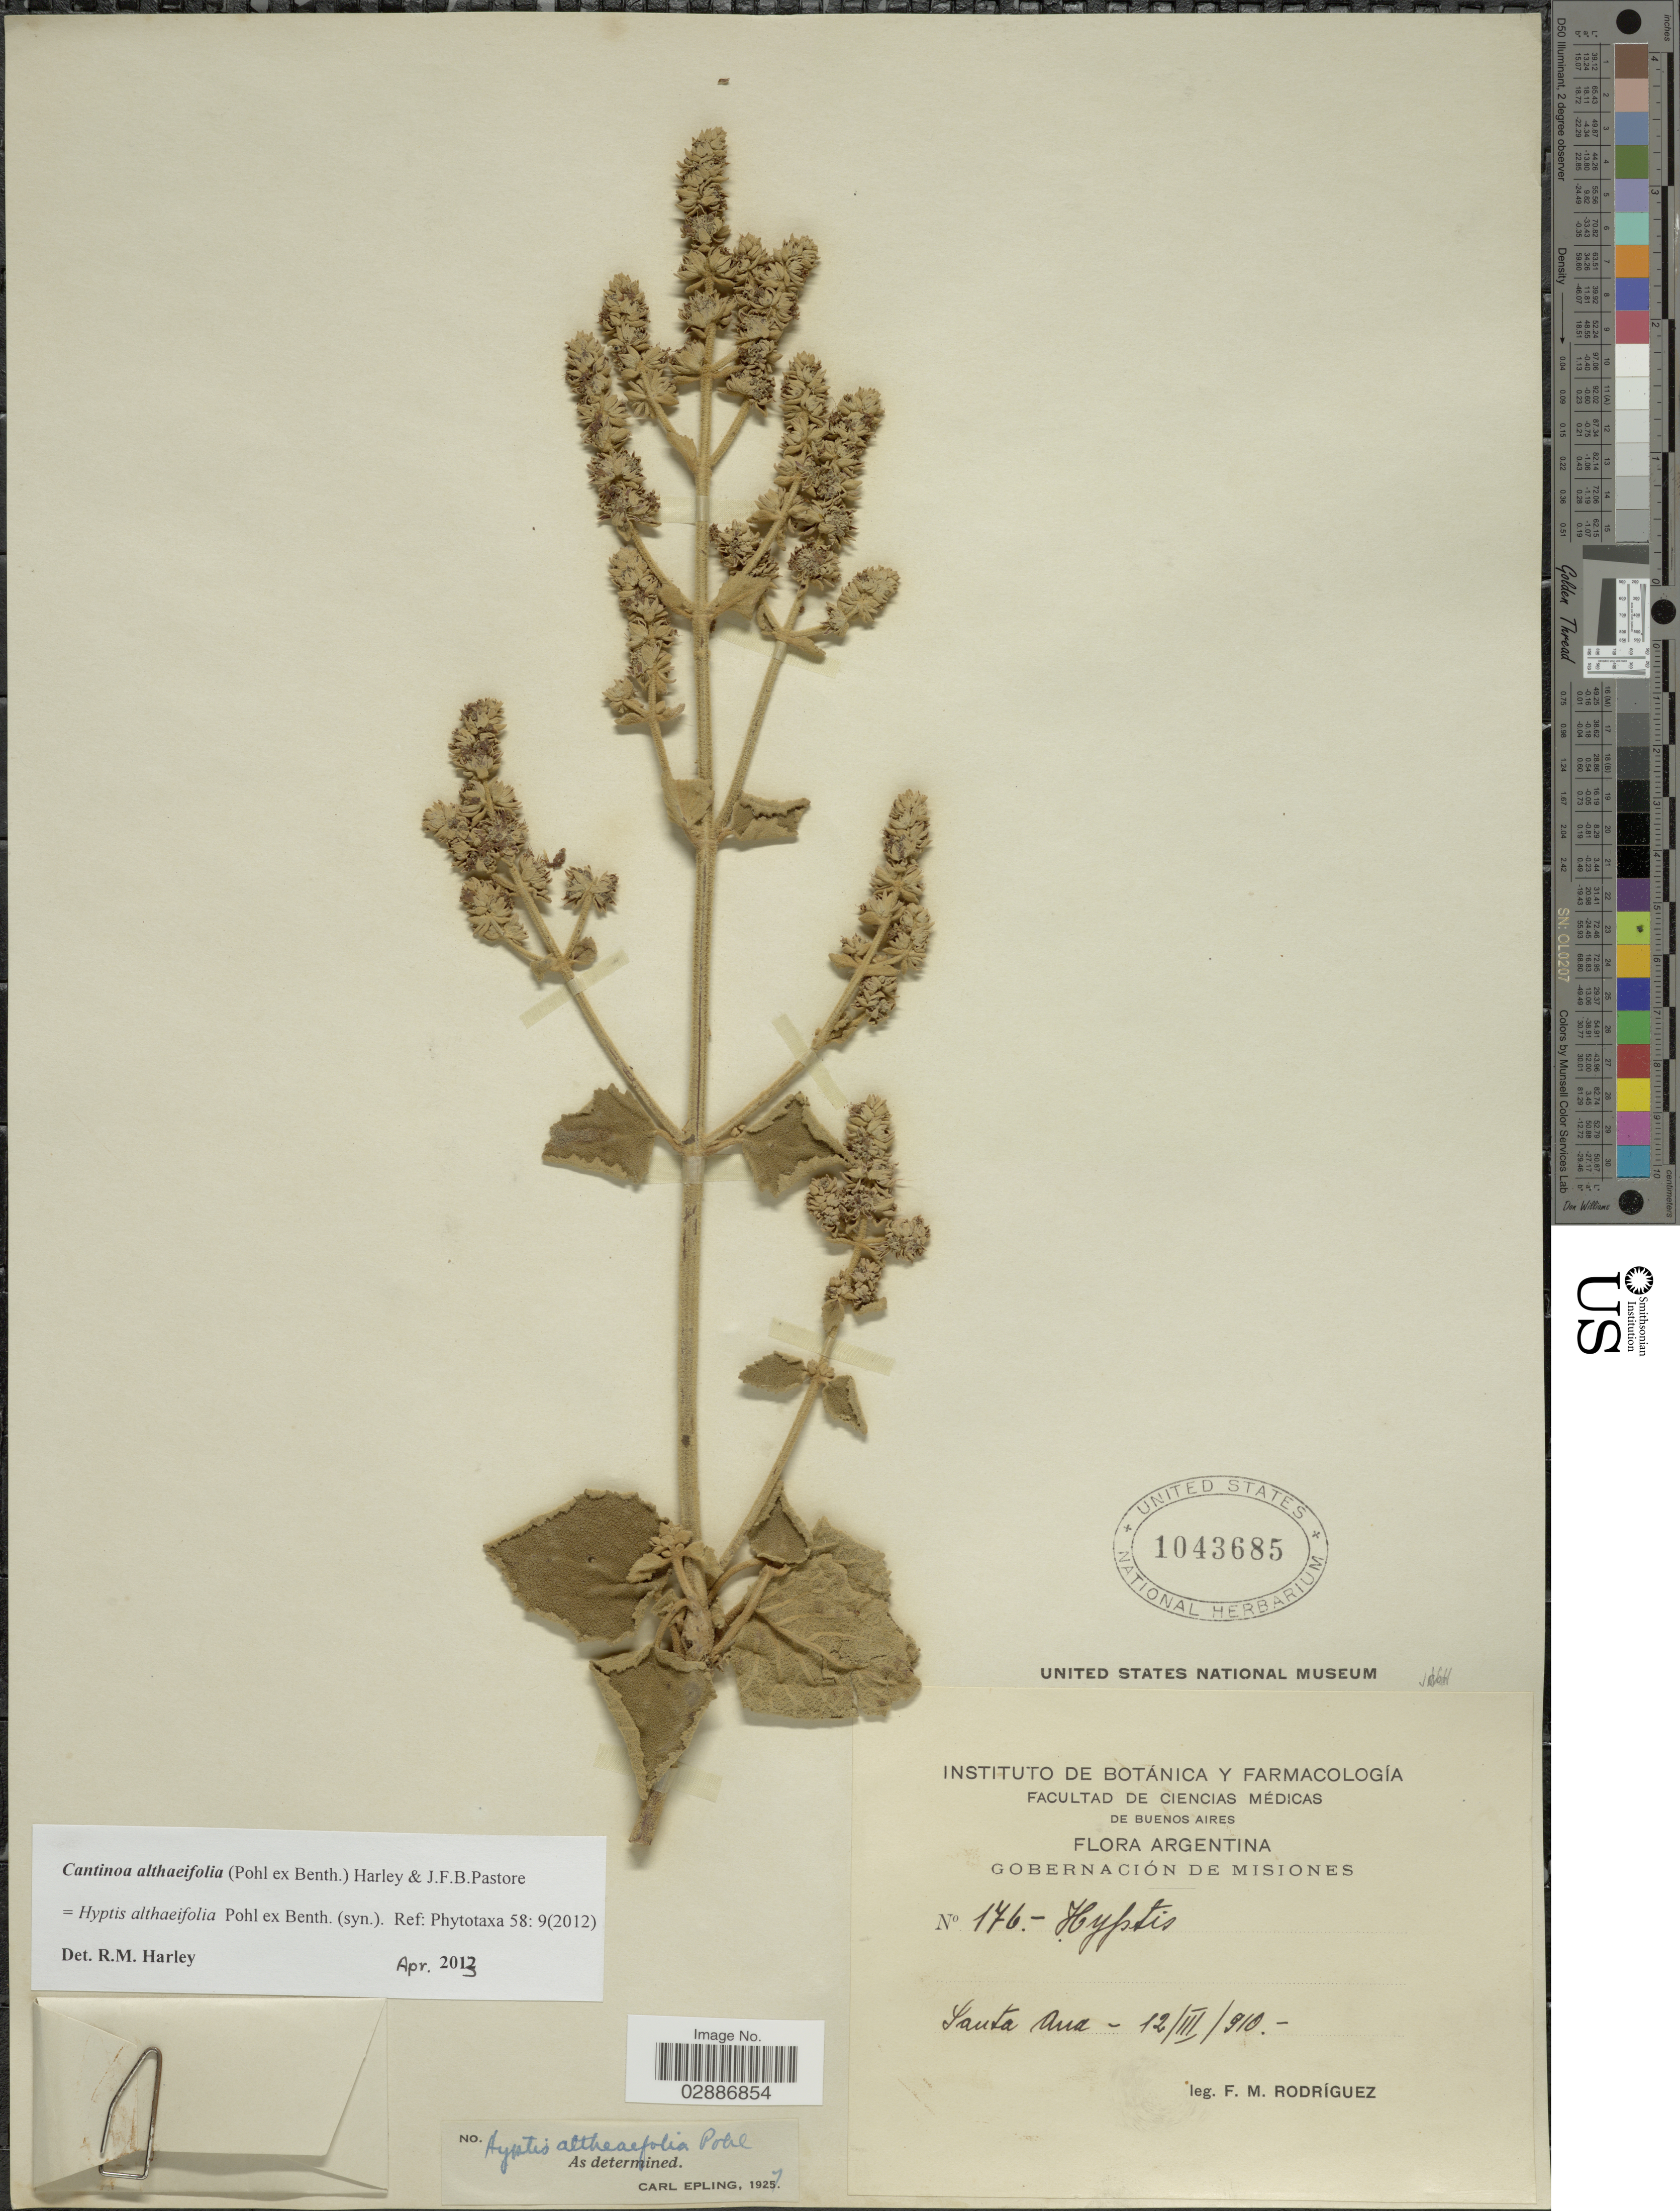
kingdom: Plantae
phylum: Tracheophyta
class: Magnoliopsida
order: Lamiales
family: Lamiaceae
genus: Cantinoa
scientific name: Cantinoa althaeifolia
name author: (Pohl ex Benth.) Harley & J.F.B. Pastore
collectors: F. M. Rodriguez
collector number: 176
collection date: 1910-03-12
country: Argentina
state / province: Misiones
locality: Gobernación de Misiones. Santa Ana.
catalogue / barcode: US 1043685